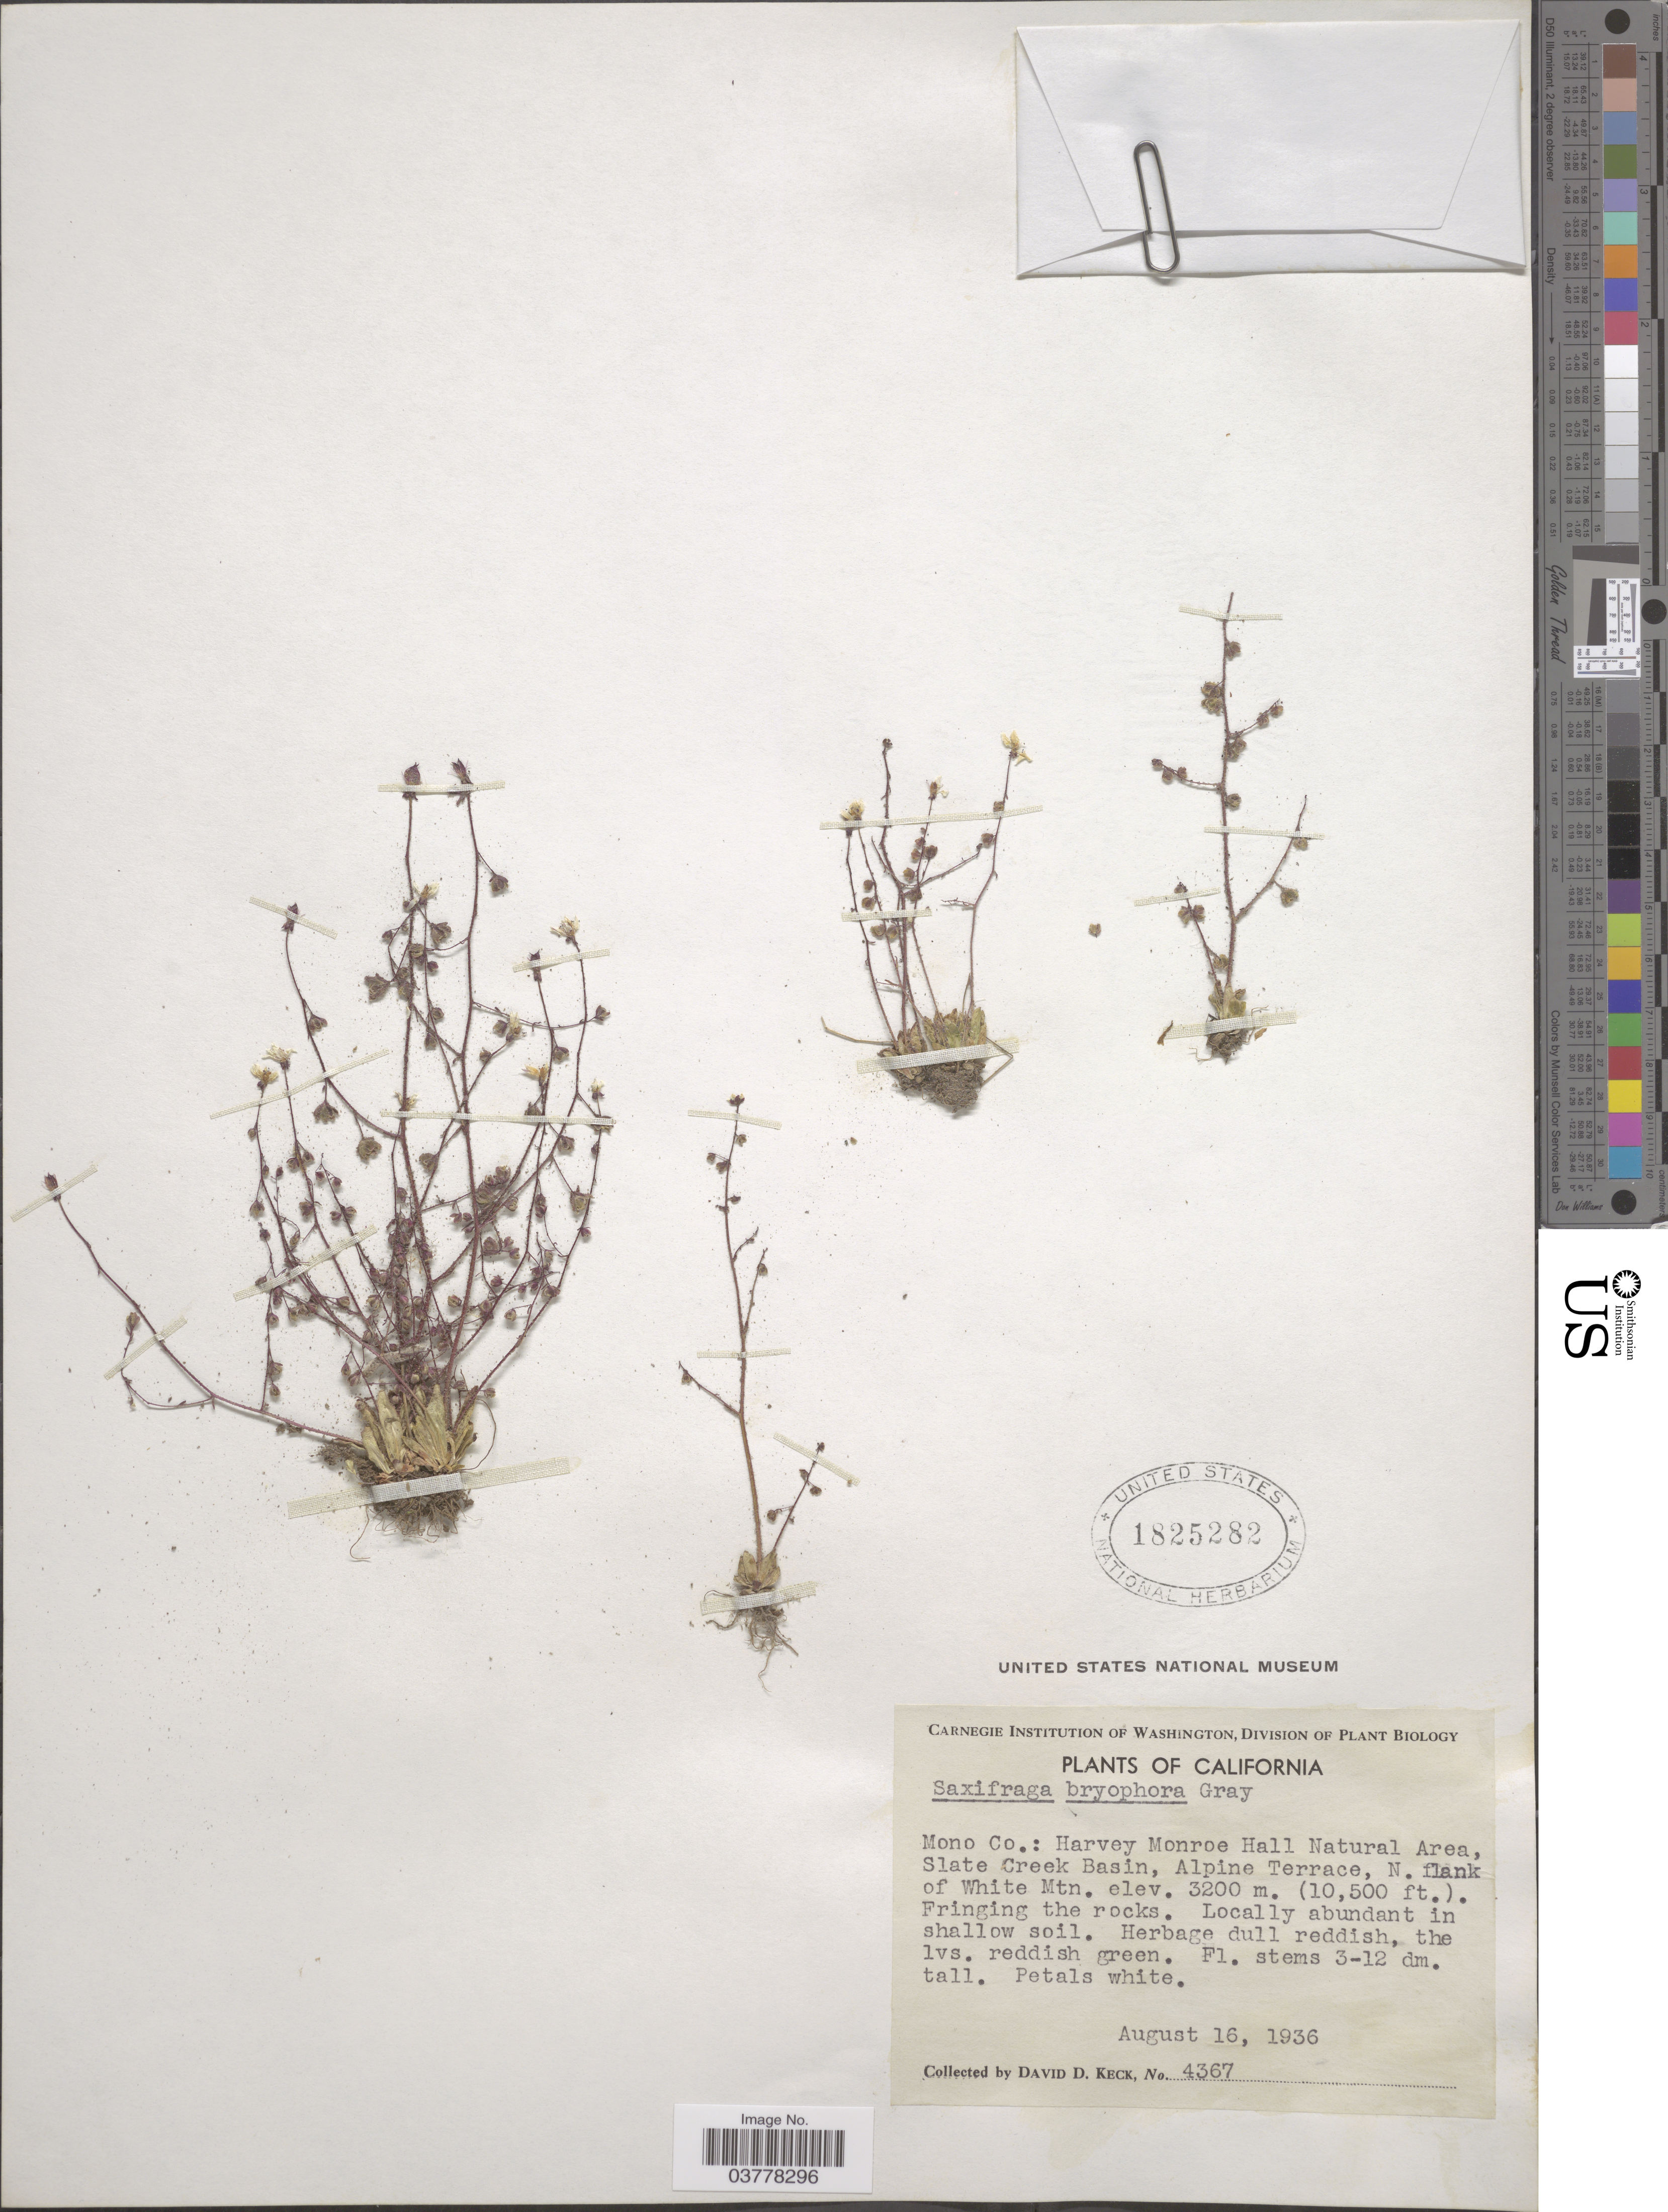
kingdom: Plantae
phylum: Tracheophyta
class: Magnoliopsida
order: Saxifragales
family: Saxifragaceae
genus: Micranthes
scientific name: Micranthes bryophora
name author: (A. Gray) Brouillet & Gornall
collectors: D. D. Keck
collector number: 4367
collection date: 1936-08-16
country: United States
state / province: California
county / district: Mono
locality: Mono Co.: Harvey Monroe Hall Natural Area, Slate Creek Basin, Alpine Terrace, N. flank of White Mtn.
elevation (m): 3200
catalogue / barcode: US 1825282